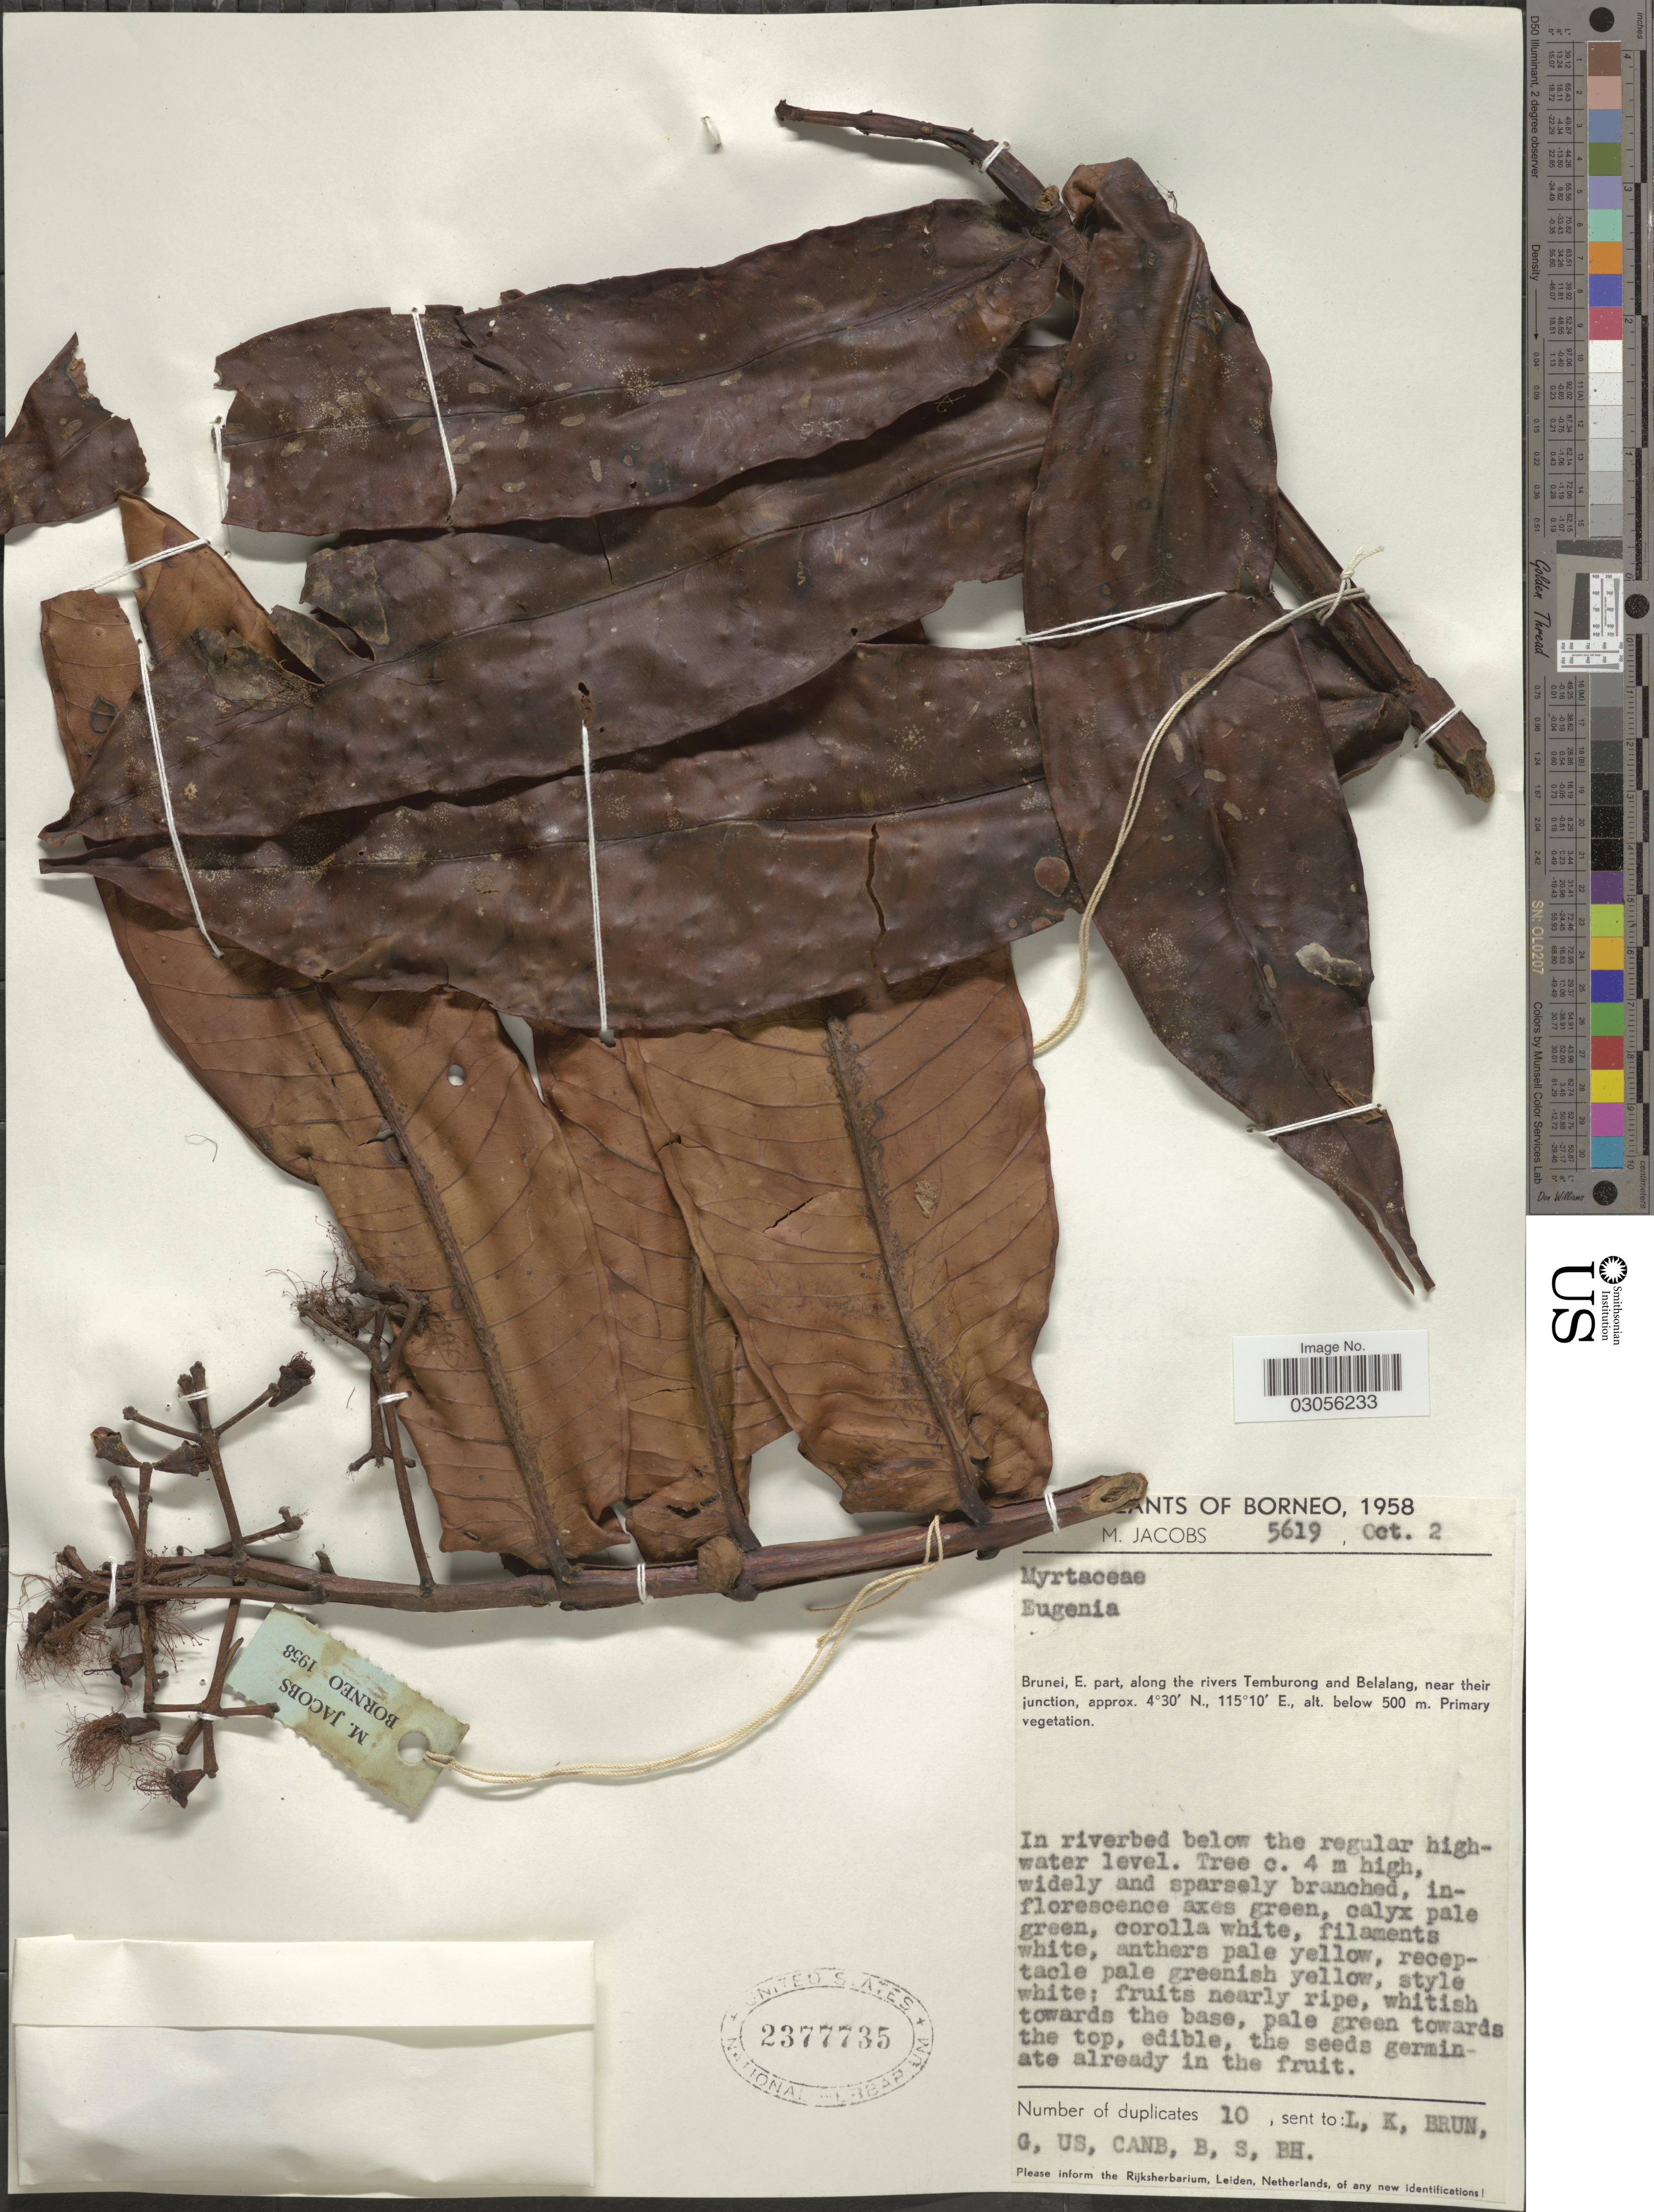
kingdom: Plantae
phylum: Tracheophyta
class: Magnoliopsida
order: Myrtales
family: Myrtaceae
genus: Syzygium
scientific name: Syzygium rejangense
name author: Merr. & L.M. Perry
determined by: Meijer, W.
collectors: M. Jacobs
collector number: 5619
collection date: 1958-10-02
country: Brunei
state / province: Brunei and Muara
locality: Borneo. Brunei, E. part, along the rivers Temburong and Belalang, near their junction.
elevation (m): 500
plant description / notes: det. by W. Meijer as "Eugenia rejangensis" an unpublished combination.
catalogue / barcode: US 2377735